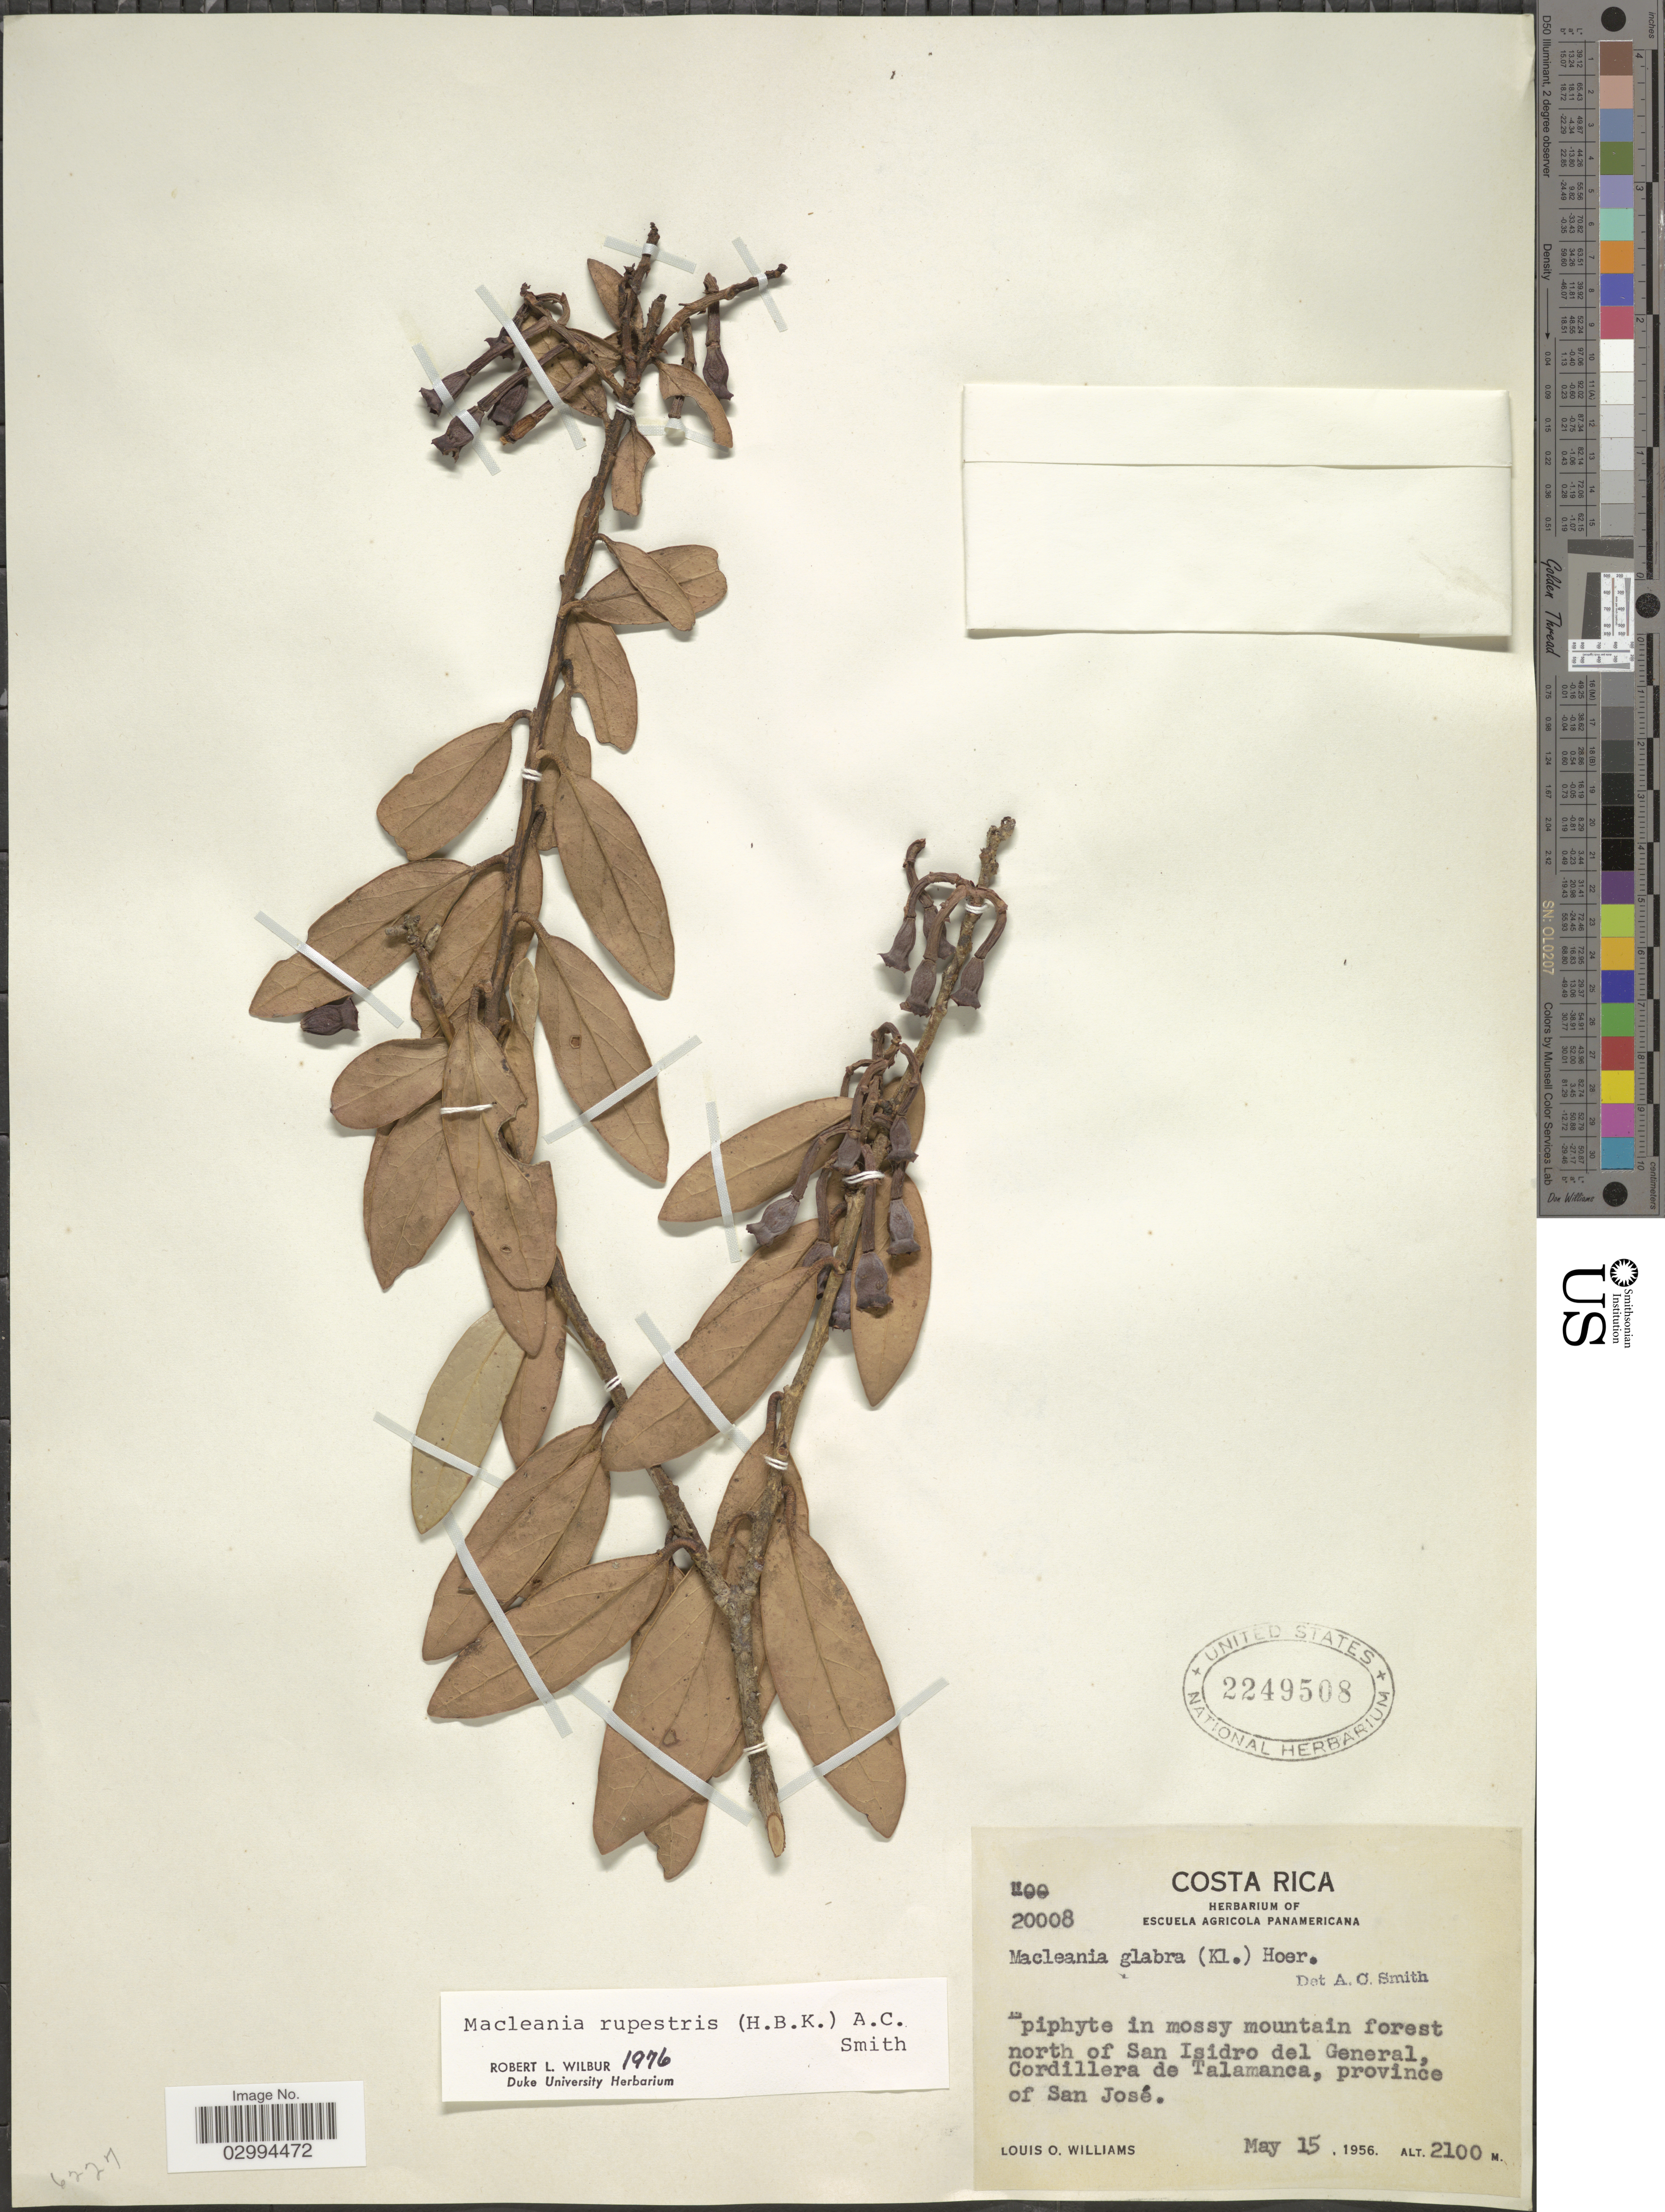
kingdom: Plantae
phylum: Tracheophyta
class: Magnoliopsida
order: Ericales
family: Ericaceae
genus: Macleania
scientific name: Macleania rupestris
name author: (Kunth) A.C. Sm.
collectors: L. O. Williams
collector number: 20008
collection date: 1956-05-15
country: Costa Rica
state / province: San José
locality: North of San Isidro del General, Cordillera de Talamanca.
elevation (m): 2100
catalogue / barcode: US 2249508